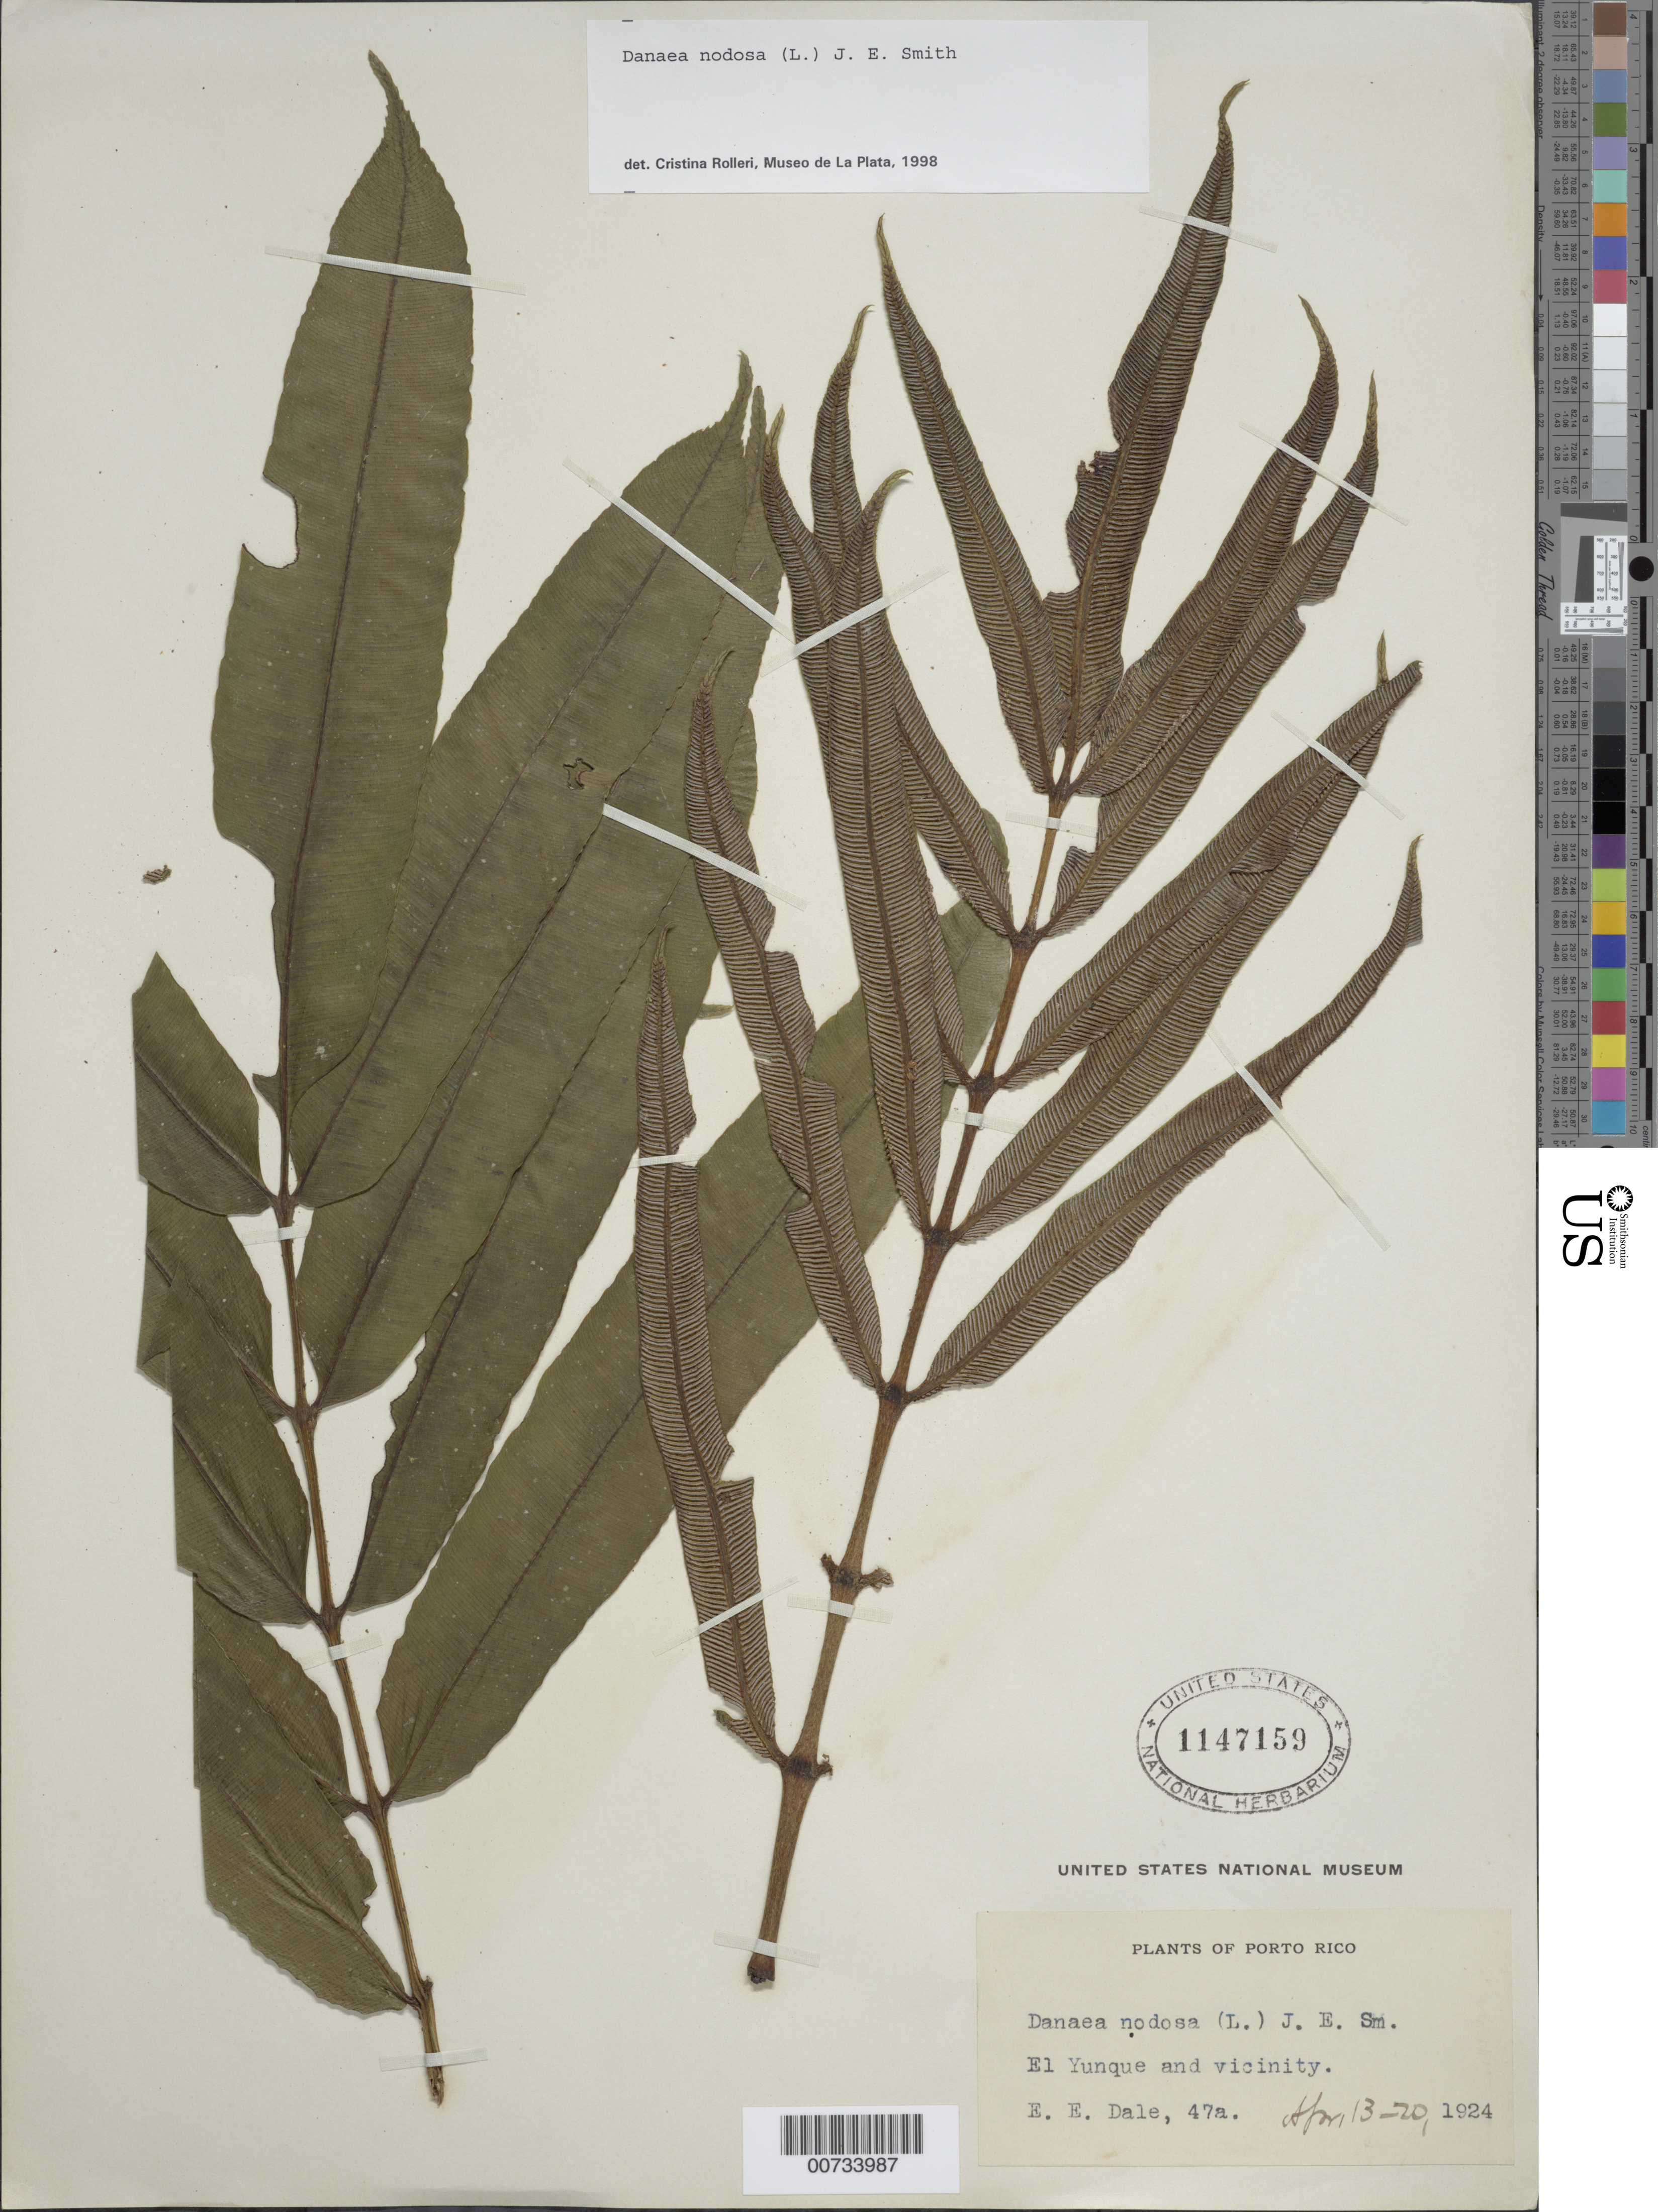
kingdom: Plantae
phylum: Tracheophyta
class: Polypodiopsida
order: Marattiales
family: Marattiaceae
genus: Danaea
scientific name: Danaea nodosa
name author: (L.) Sm.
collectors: E. Dale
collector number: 47a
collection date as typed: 13 Apr 1924 to 20 Apr 1924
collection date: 1924-04-13/1924-04-20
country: Puerto Rico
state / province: Río Grande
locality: El Yunque & vicinity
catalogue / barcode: US 1147159